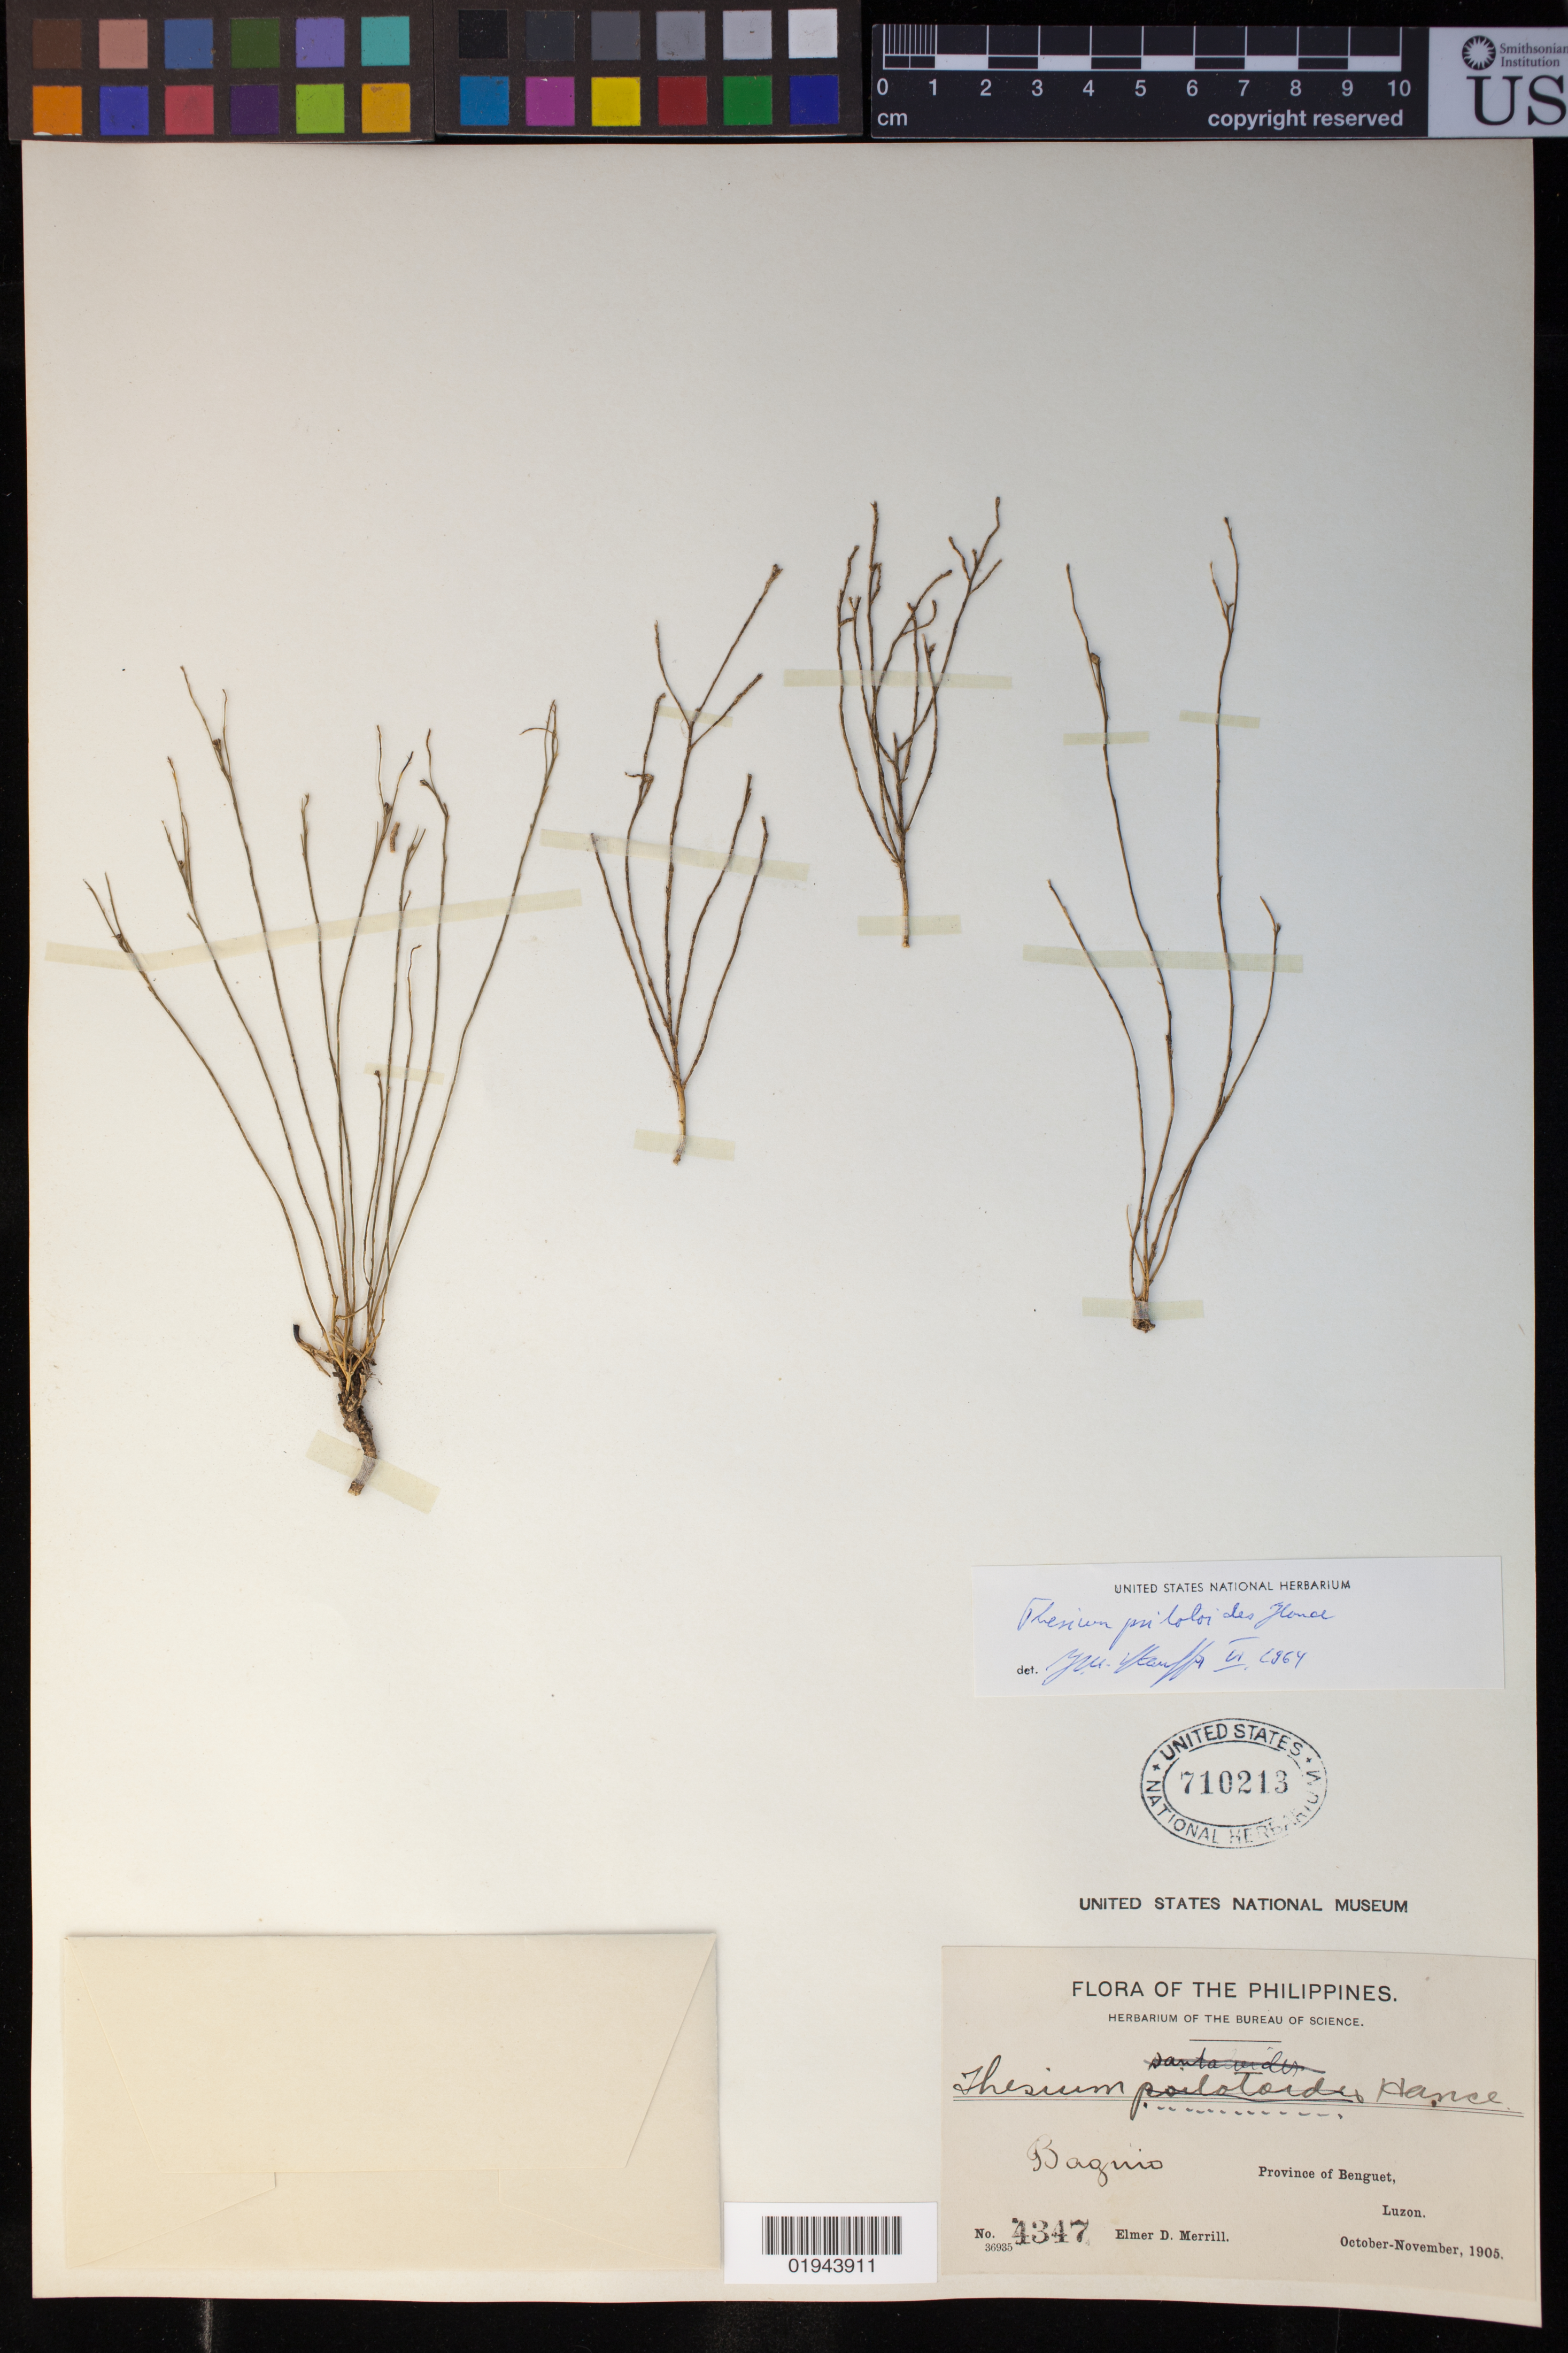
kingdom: Plantae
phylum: Tracheophyta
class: Magnoliopsida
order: Santalales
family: Thesiaceae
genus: Thesium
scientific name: Thesium psilotoides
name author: Hance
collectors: E. Merrill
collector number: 4347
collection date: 1905-10/1905-11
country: Philippines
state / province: Cordillera (Administrative Region)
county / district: Benguet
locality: Bagnio, Luzon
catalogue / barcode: US 710213